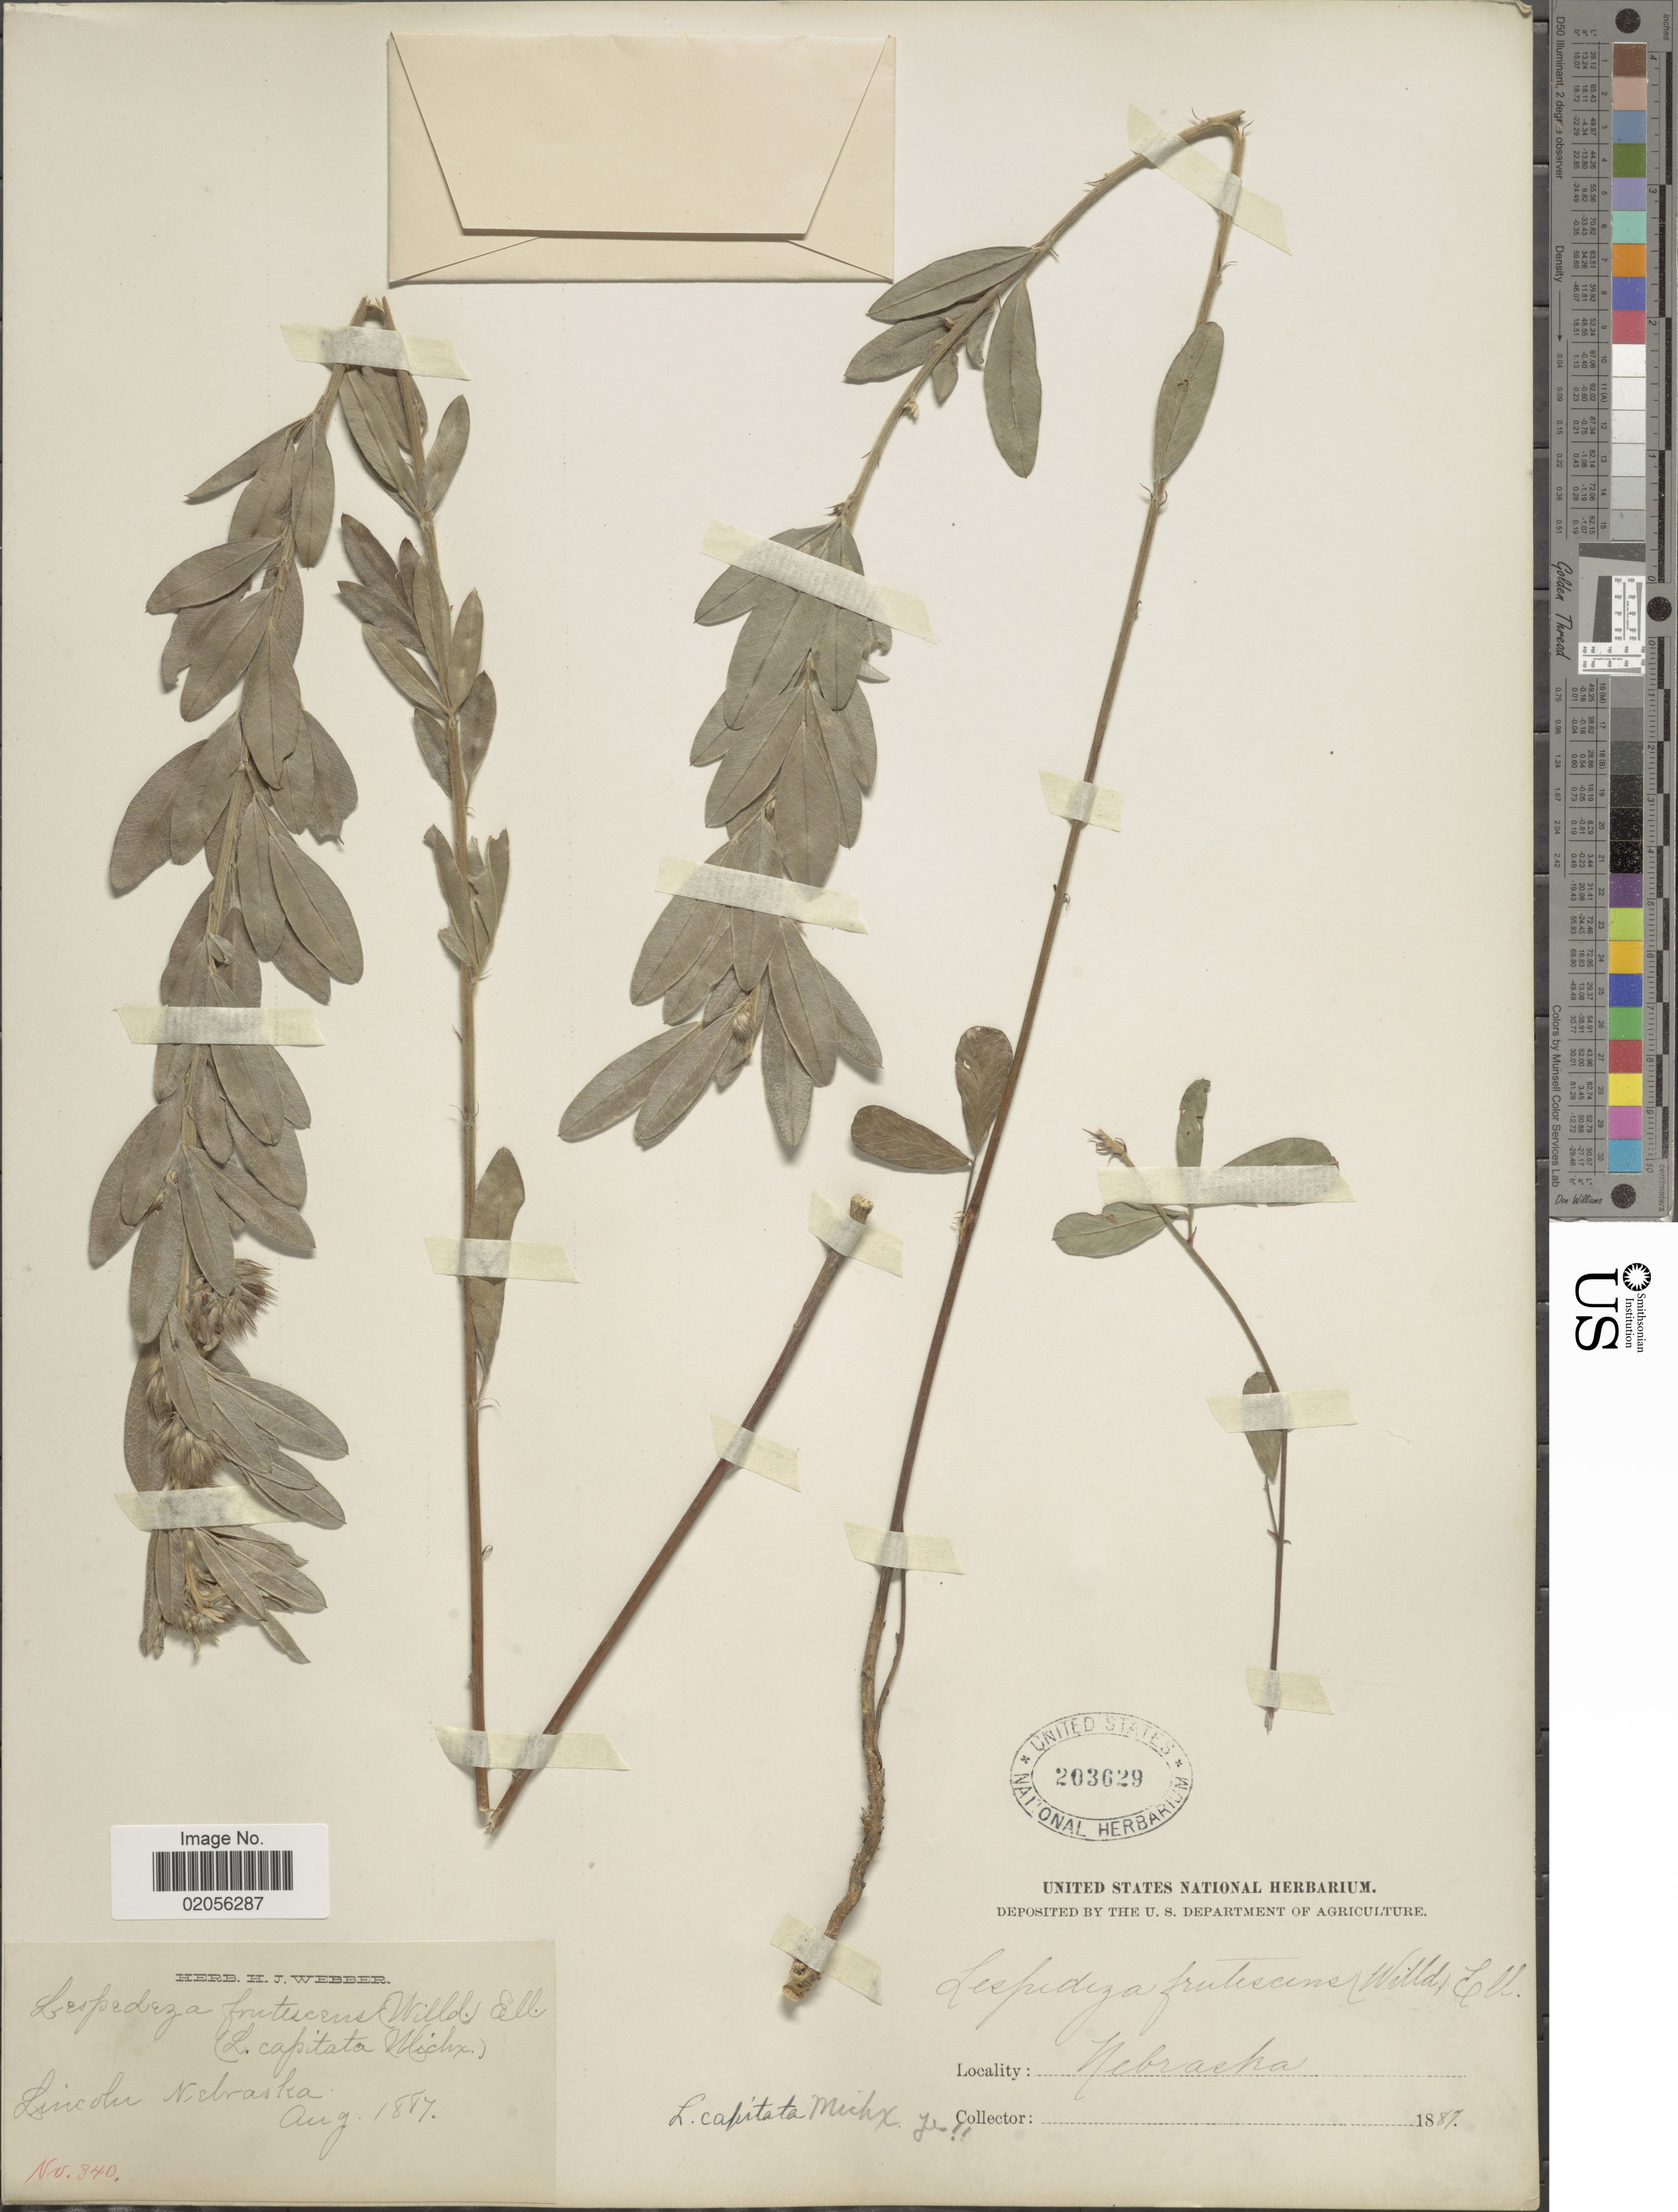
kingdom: Plantae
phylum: Tracheophyta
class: Magnoliopsida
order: Fabales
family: Fabaceae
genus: Lespedeza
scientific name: Lespedeza capitata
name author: Michx.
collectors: ex herb. H. J. Webber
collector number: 340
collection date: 1887-08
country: United States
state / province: Nebraska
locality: Lincoln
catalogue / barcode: US 203629